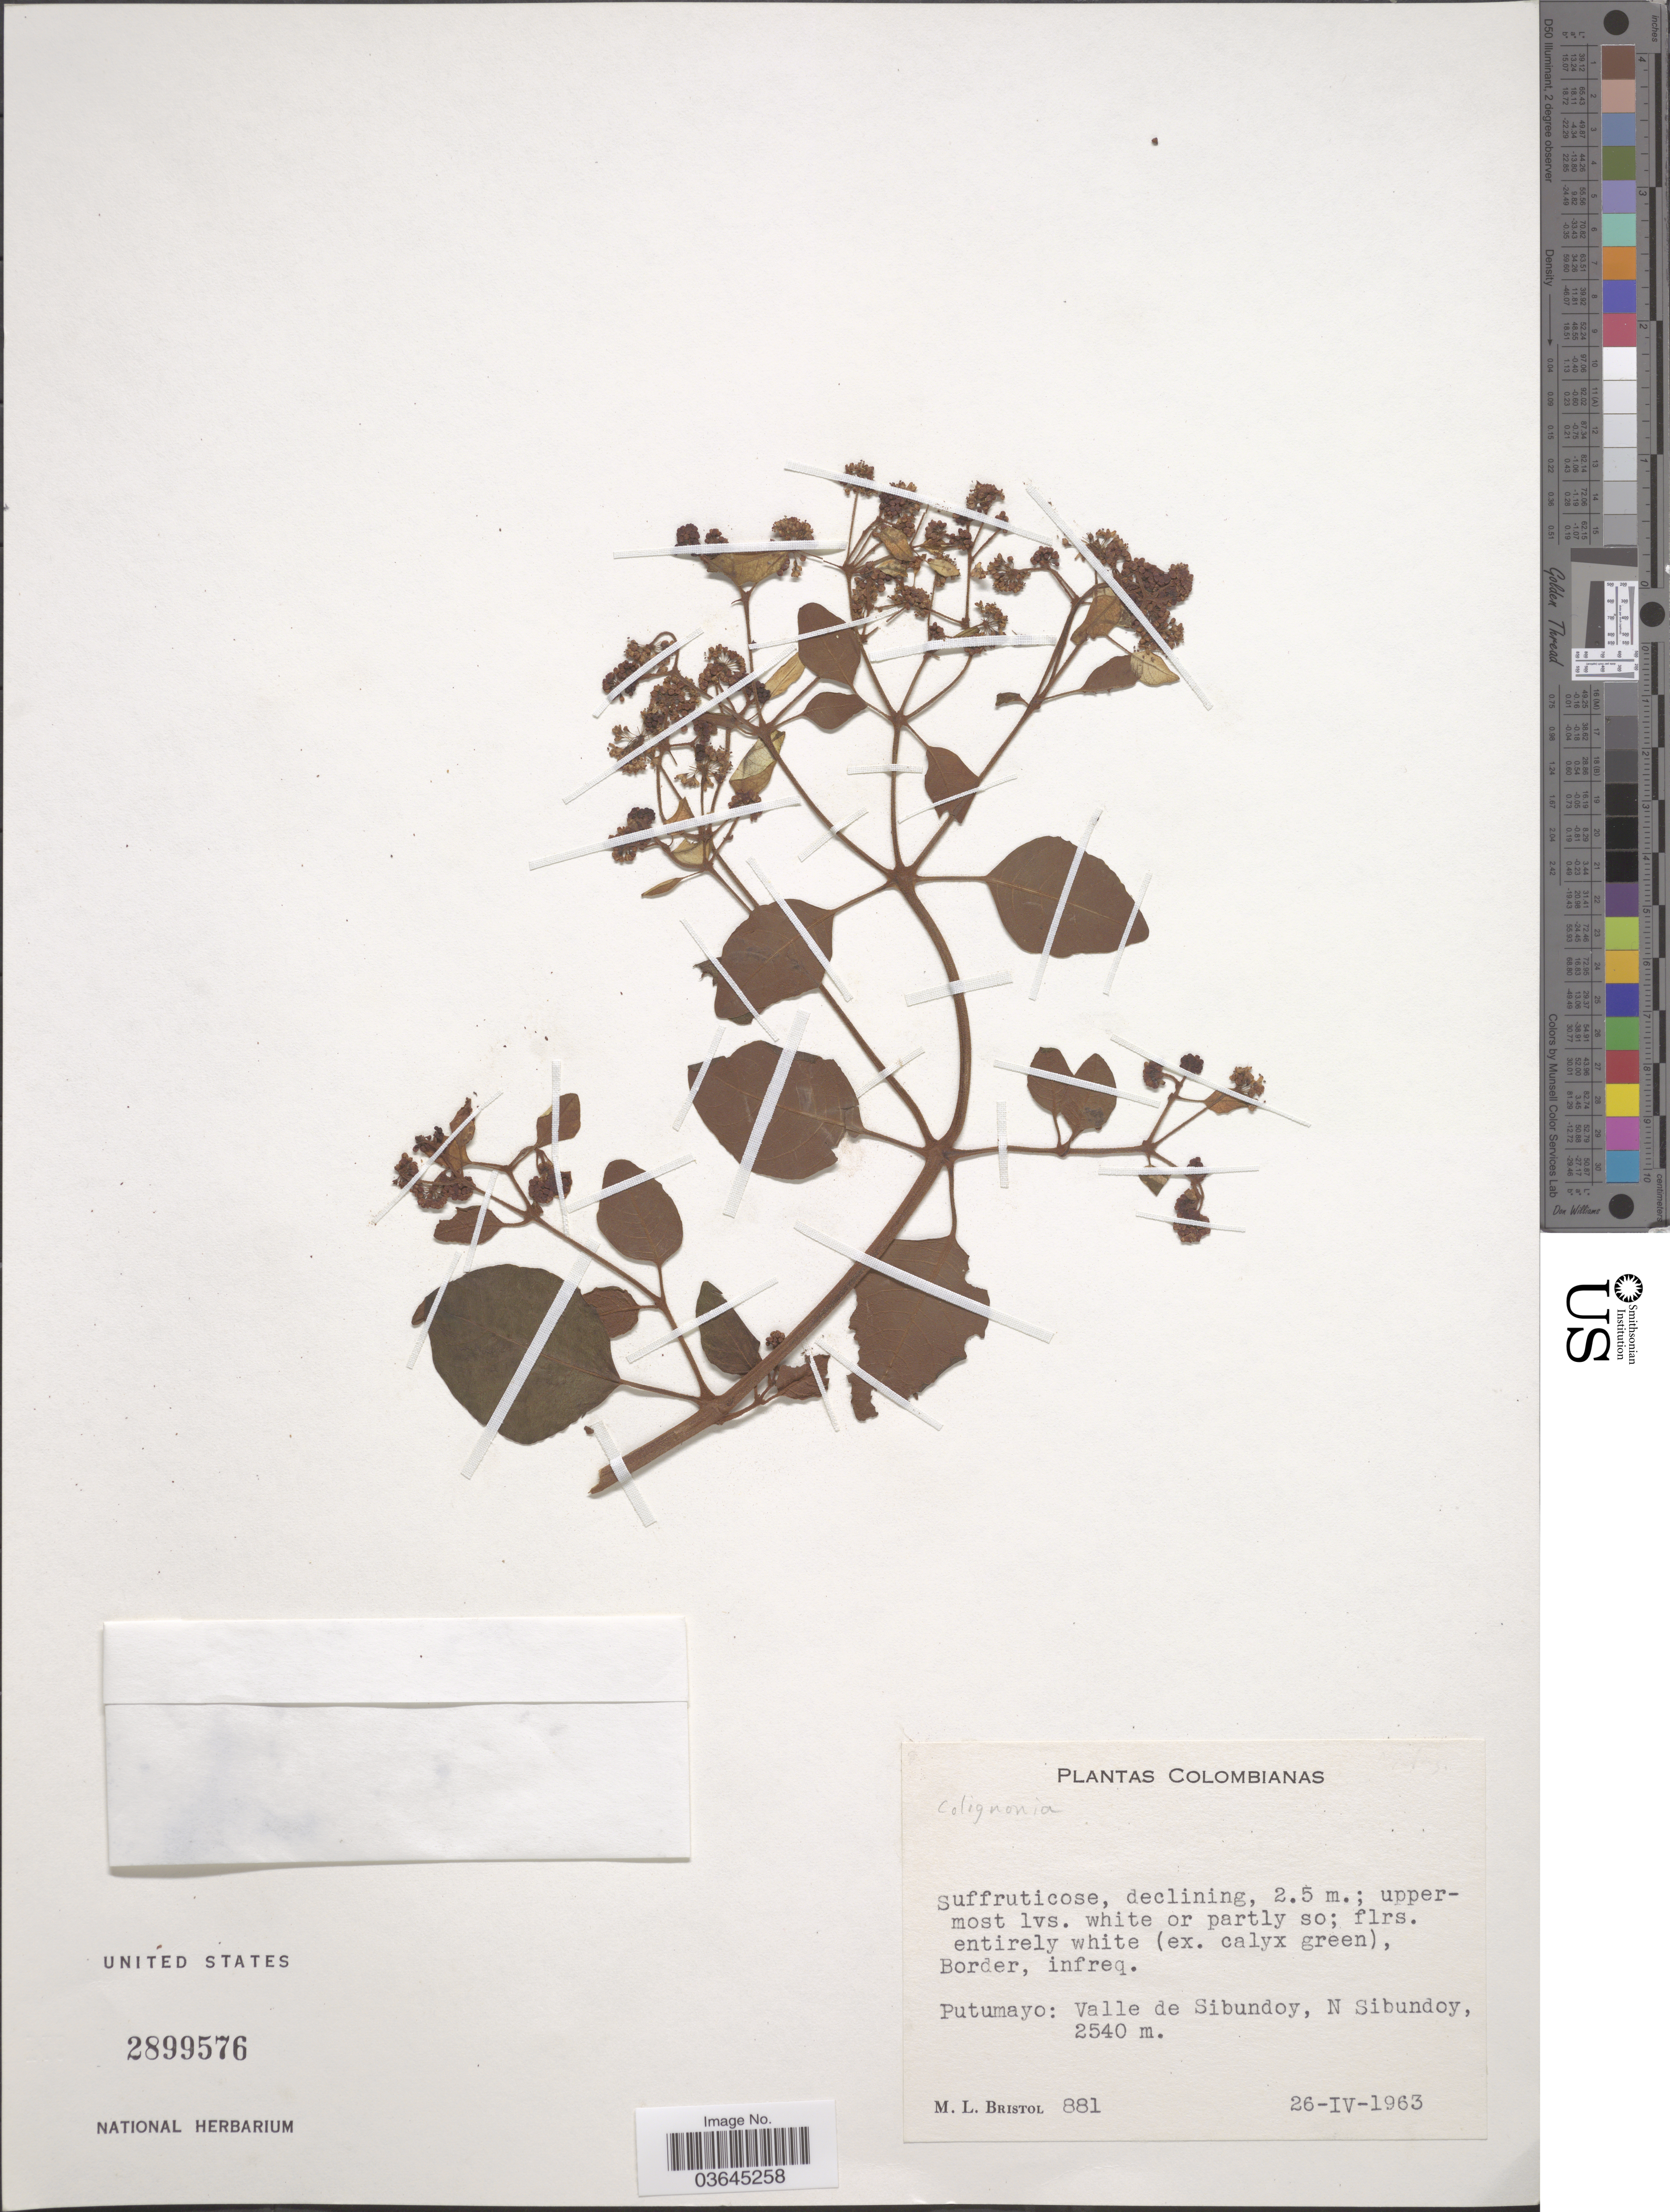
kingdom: Plantae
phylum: Tracheophyta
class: Magnoliopsida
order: Caryophyllales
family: Nyctaginaceae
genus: Colignonia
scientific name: Colignonia sp.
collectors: M. L. Bristol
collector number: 881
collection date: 1963-04-26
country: Colombia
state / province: Putumayo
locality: Valle de Sibundoy, N Sibundoy.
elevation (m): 2540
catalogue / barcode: US 2899576